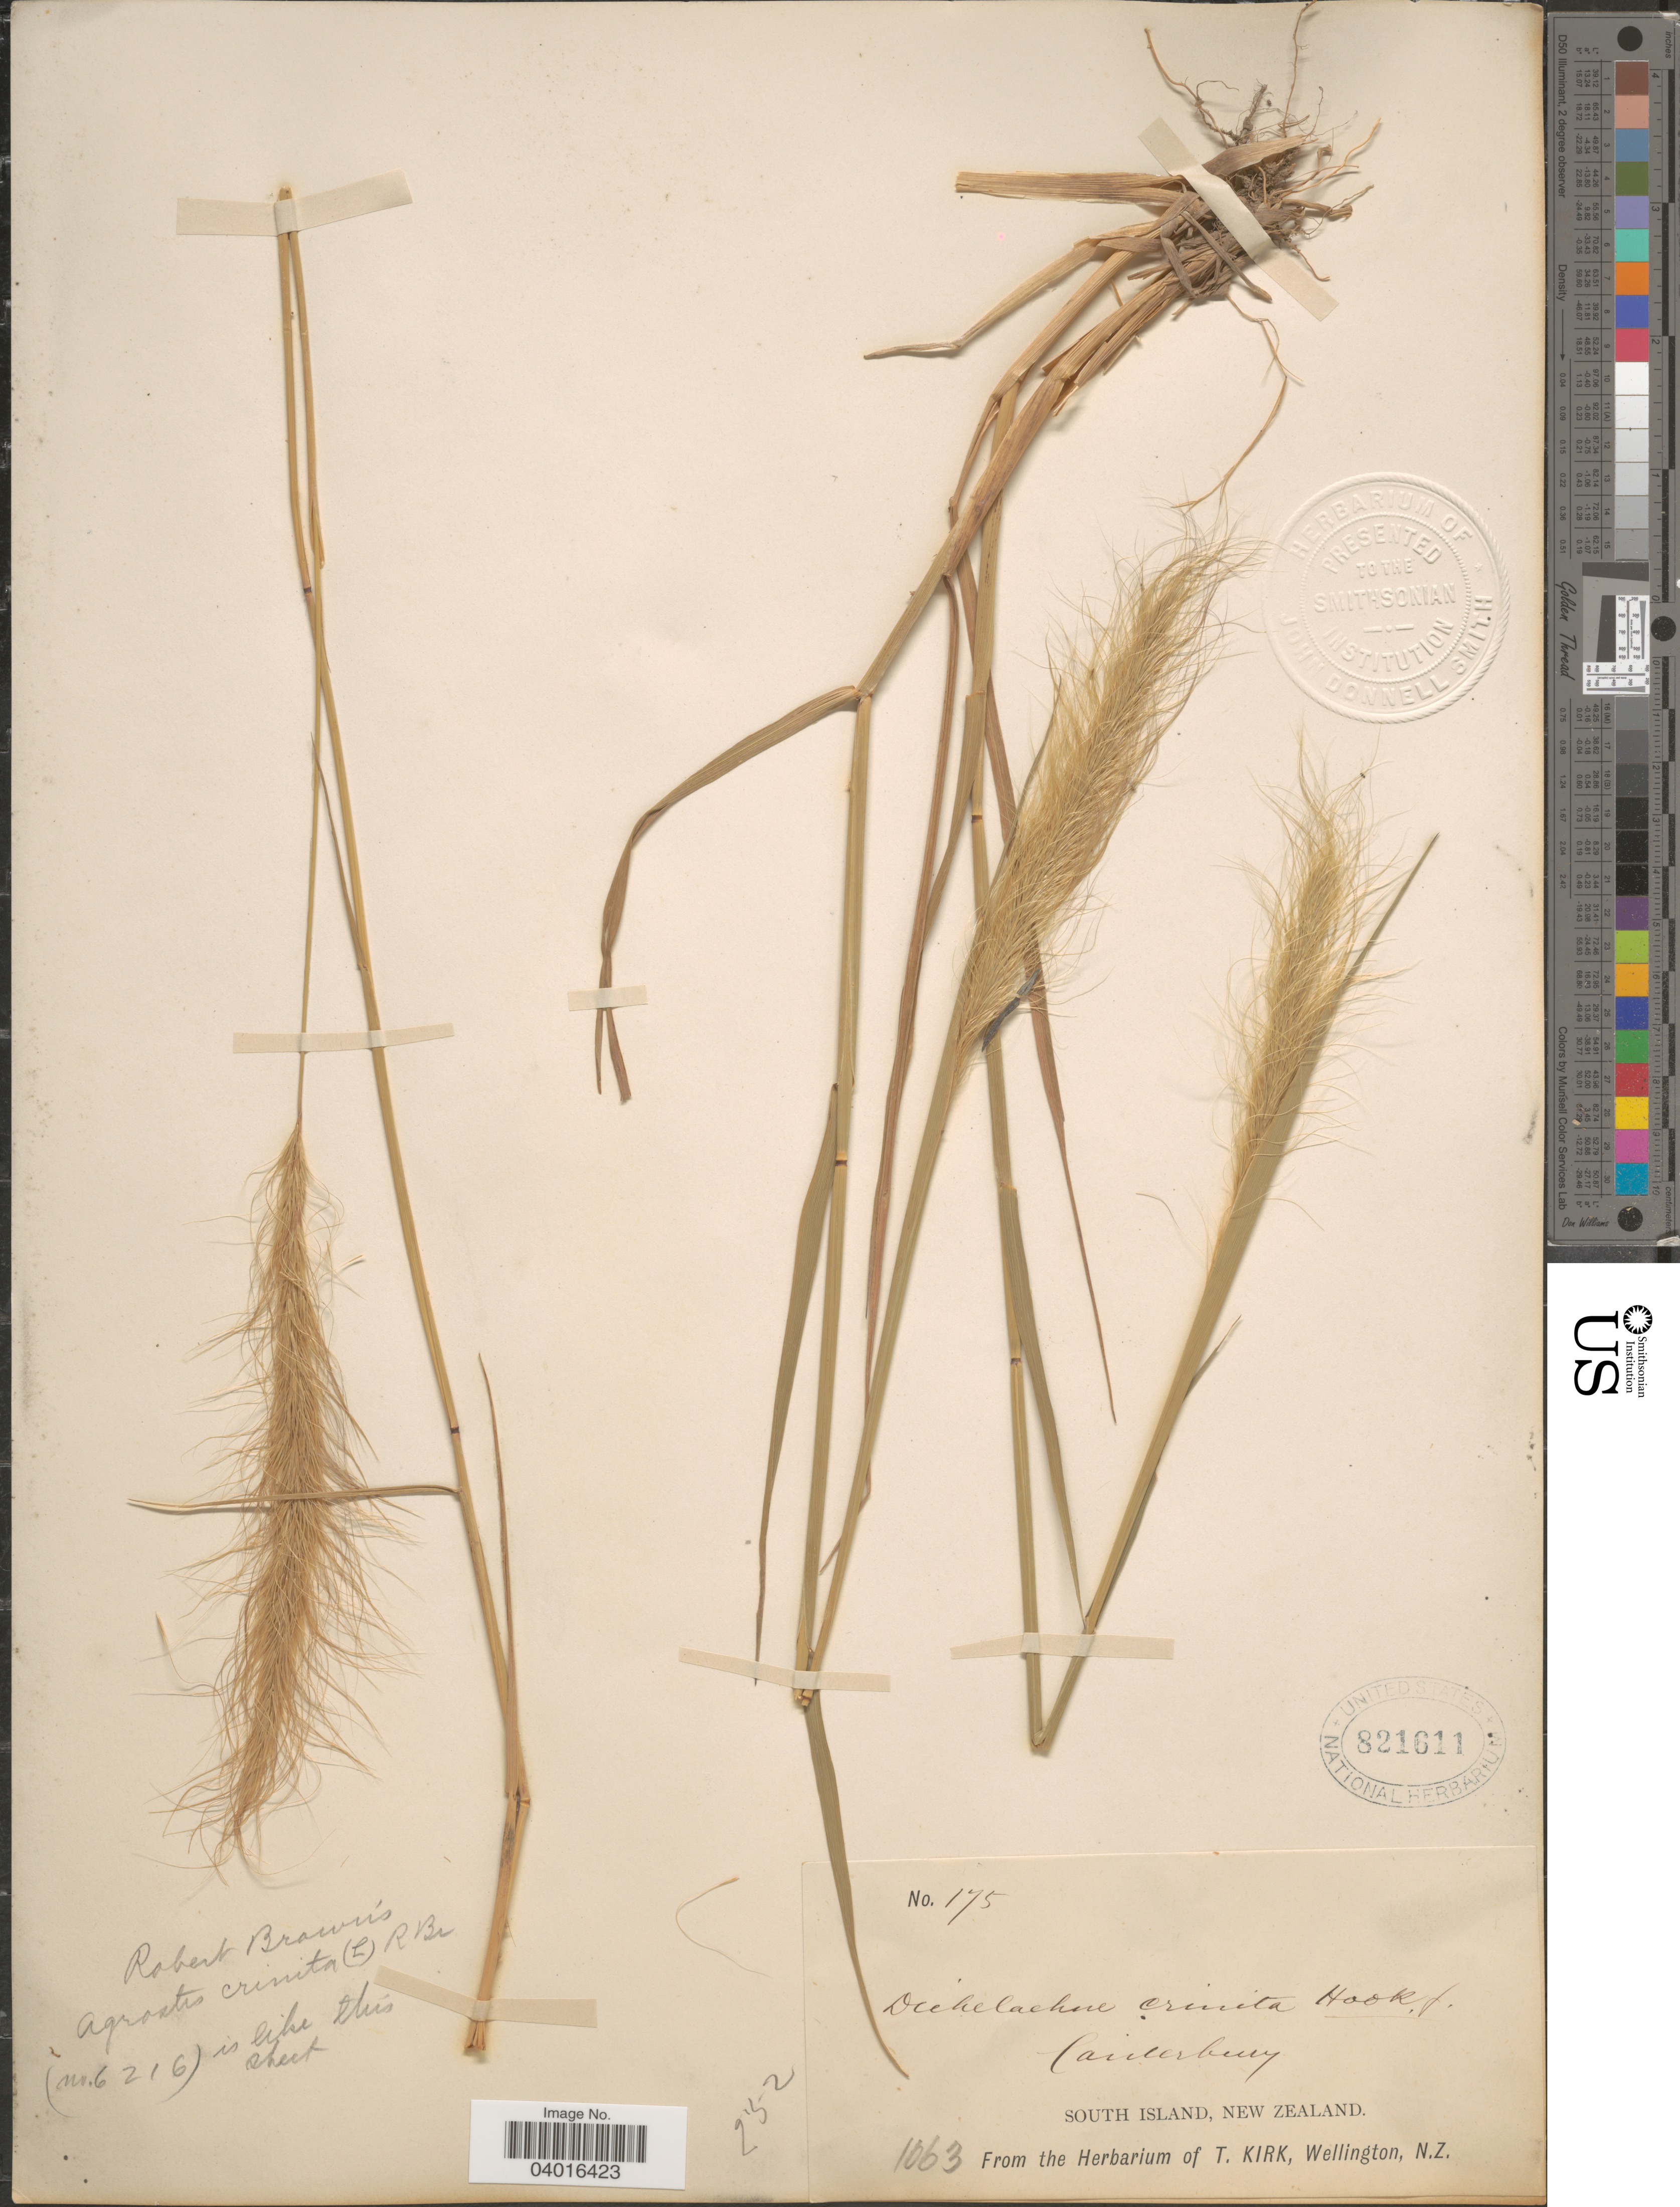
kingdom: Plantae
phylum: Tracheophyta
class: Liliopsida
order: Poales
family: Poaceae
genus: Pentapogon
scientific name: Pentapogon crinitus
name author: (L. f.) P.M. Peterson et al.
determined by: Wagner, W. L., (BOT), Smithsonian Institution - National Museum of Natural History (UNITED STATES)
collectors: ex herb. T. Kirk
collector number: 175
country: New Zealand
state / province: Canterbury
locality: South Island.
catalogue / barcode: US 821611